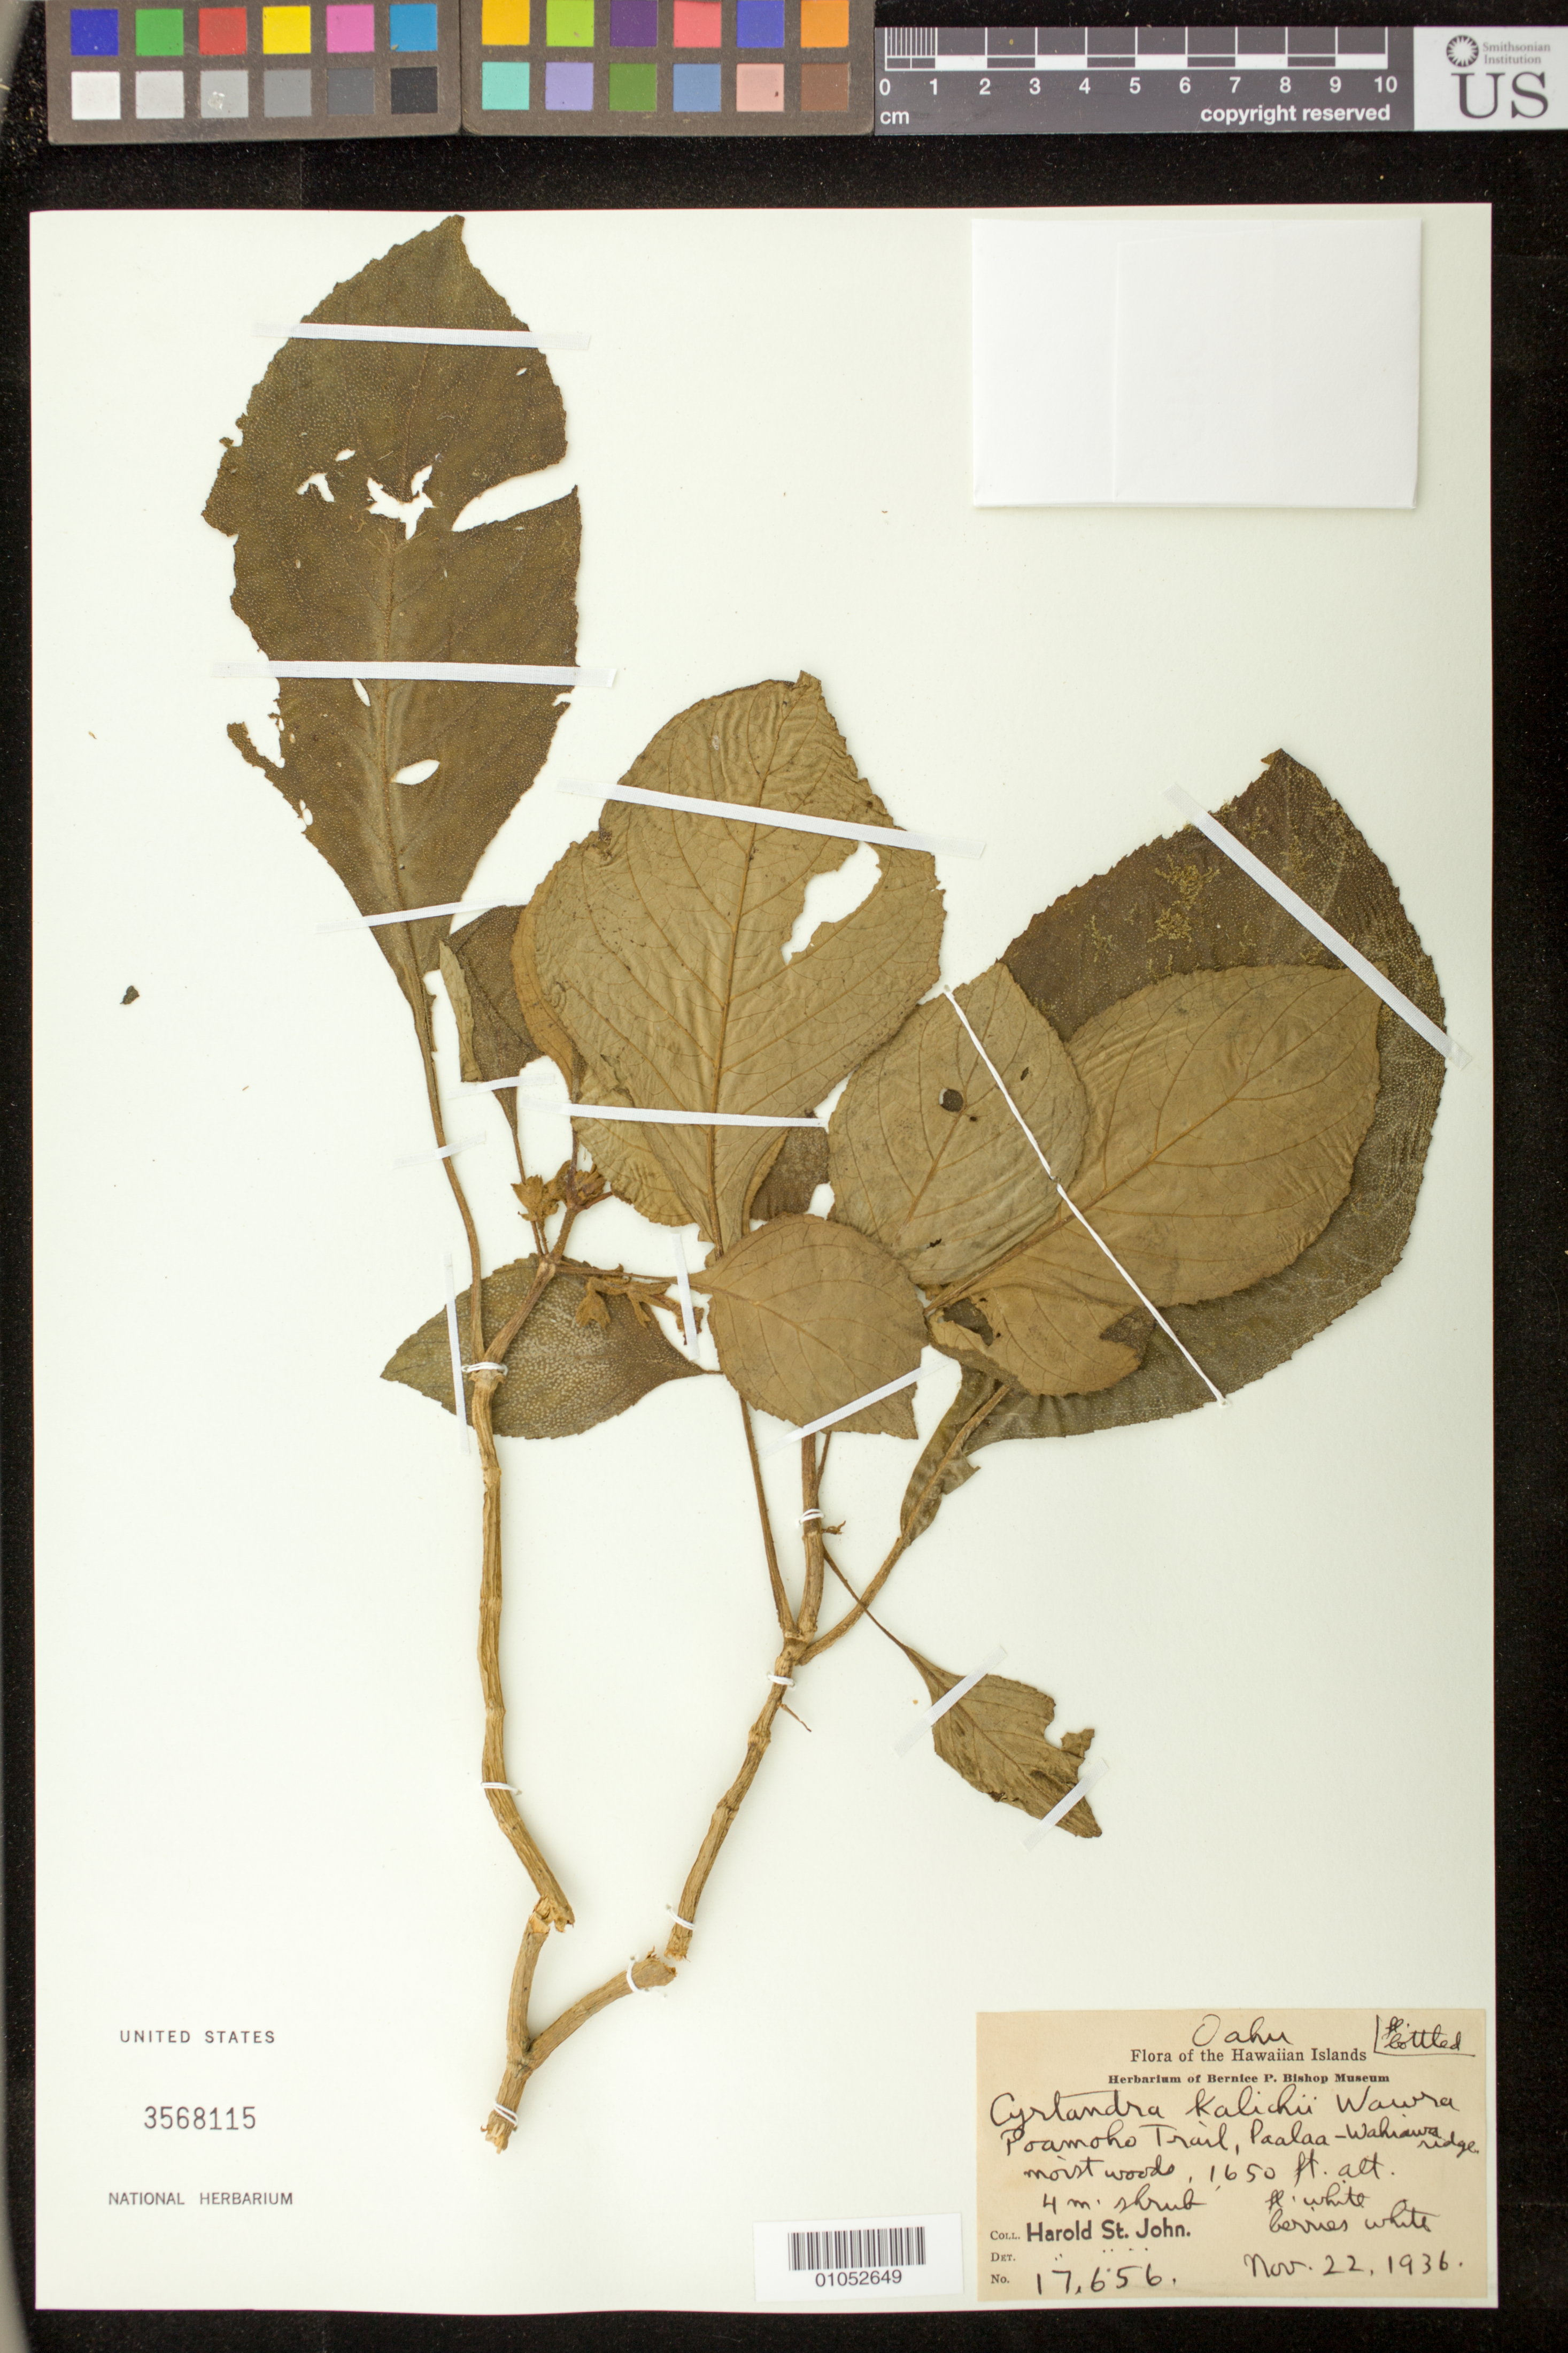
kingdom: Plantae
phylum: Tracheophyta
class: Magnoliopsida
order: Lamiales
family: Gesneriaceae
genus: Cyrtandra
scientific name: Cyrtandra kalichii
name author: Wawra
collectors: H. St. John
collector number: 17656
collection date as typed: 22 Nov 1936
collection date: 1936-11-22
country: United States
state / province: Hawaii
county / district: Honolulu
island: Oahu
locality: Poamoho trail, Paalaa-Wahiawa Ridge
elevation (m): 503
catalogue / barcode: US 3568115